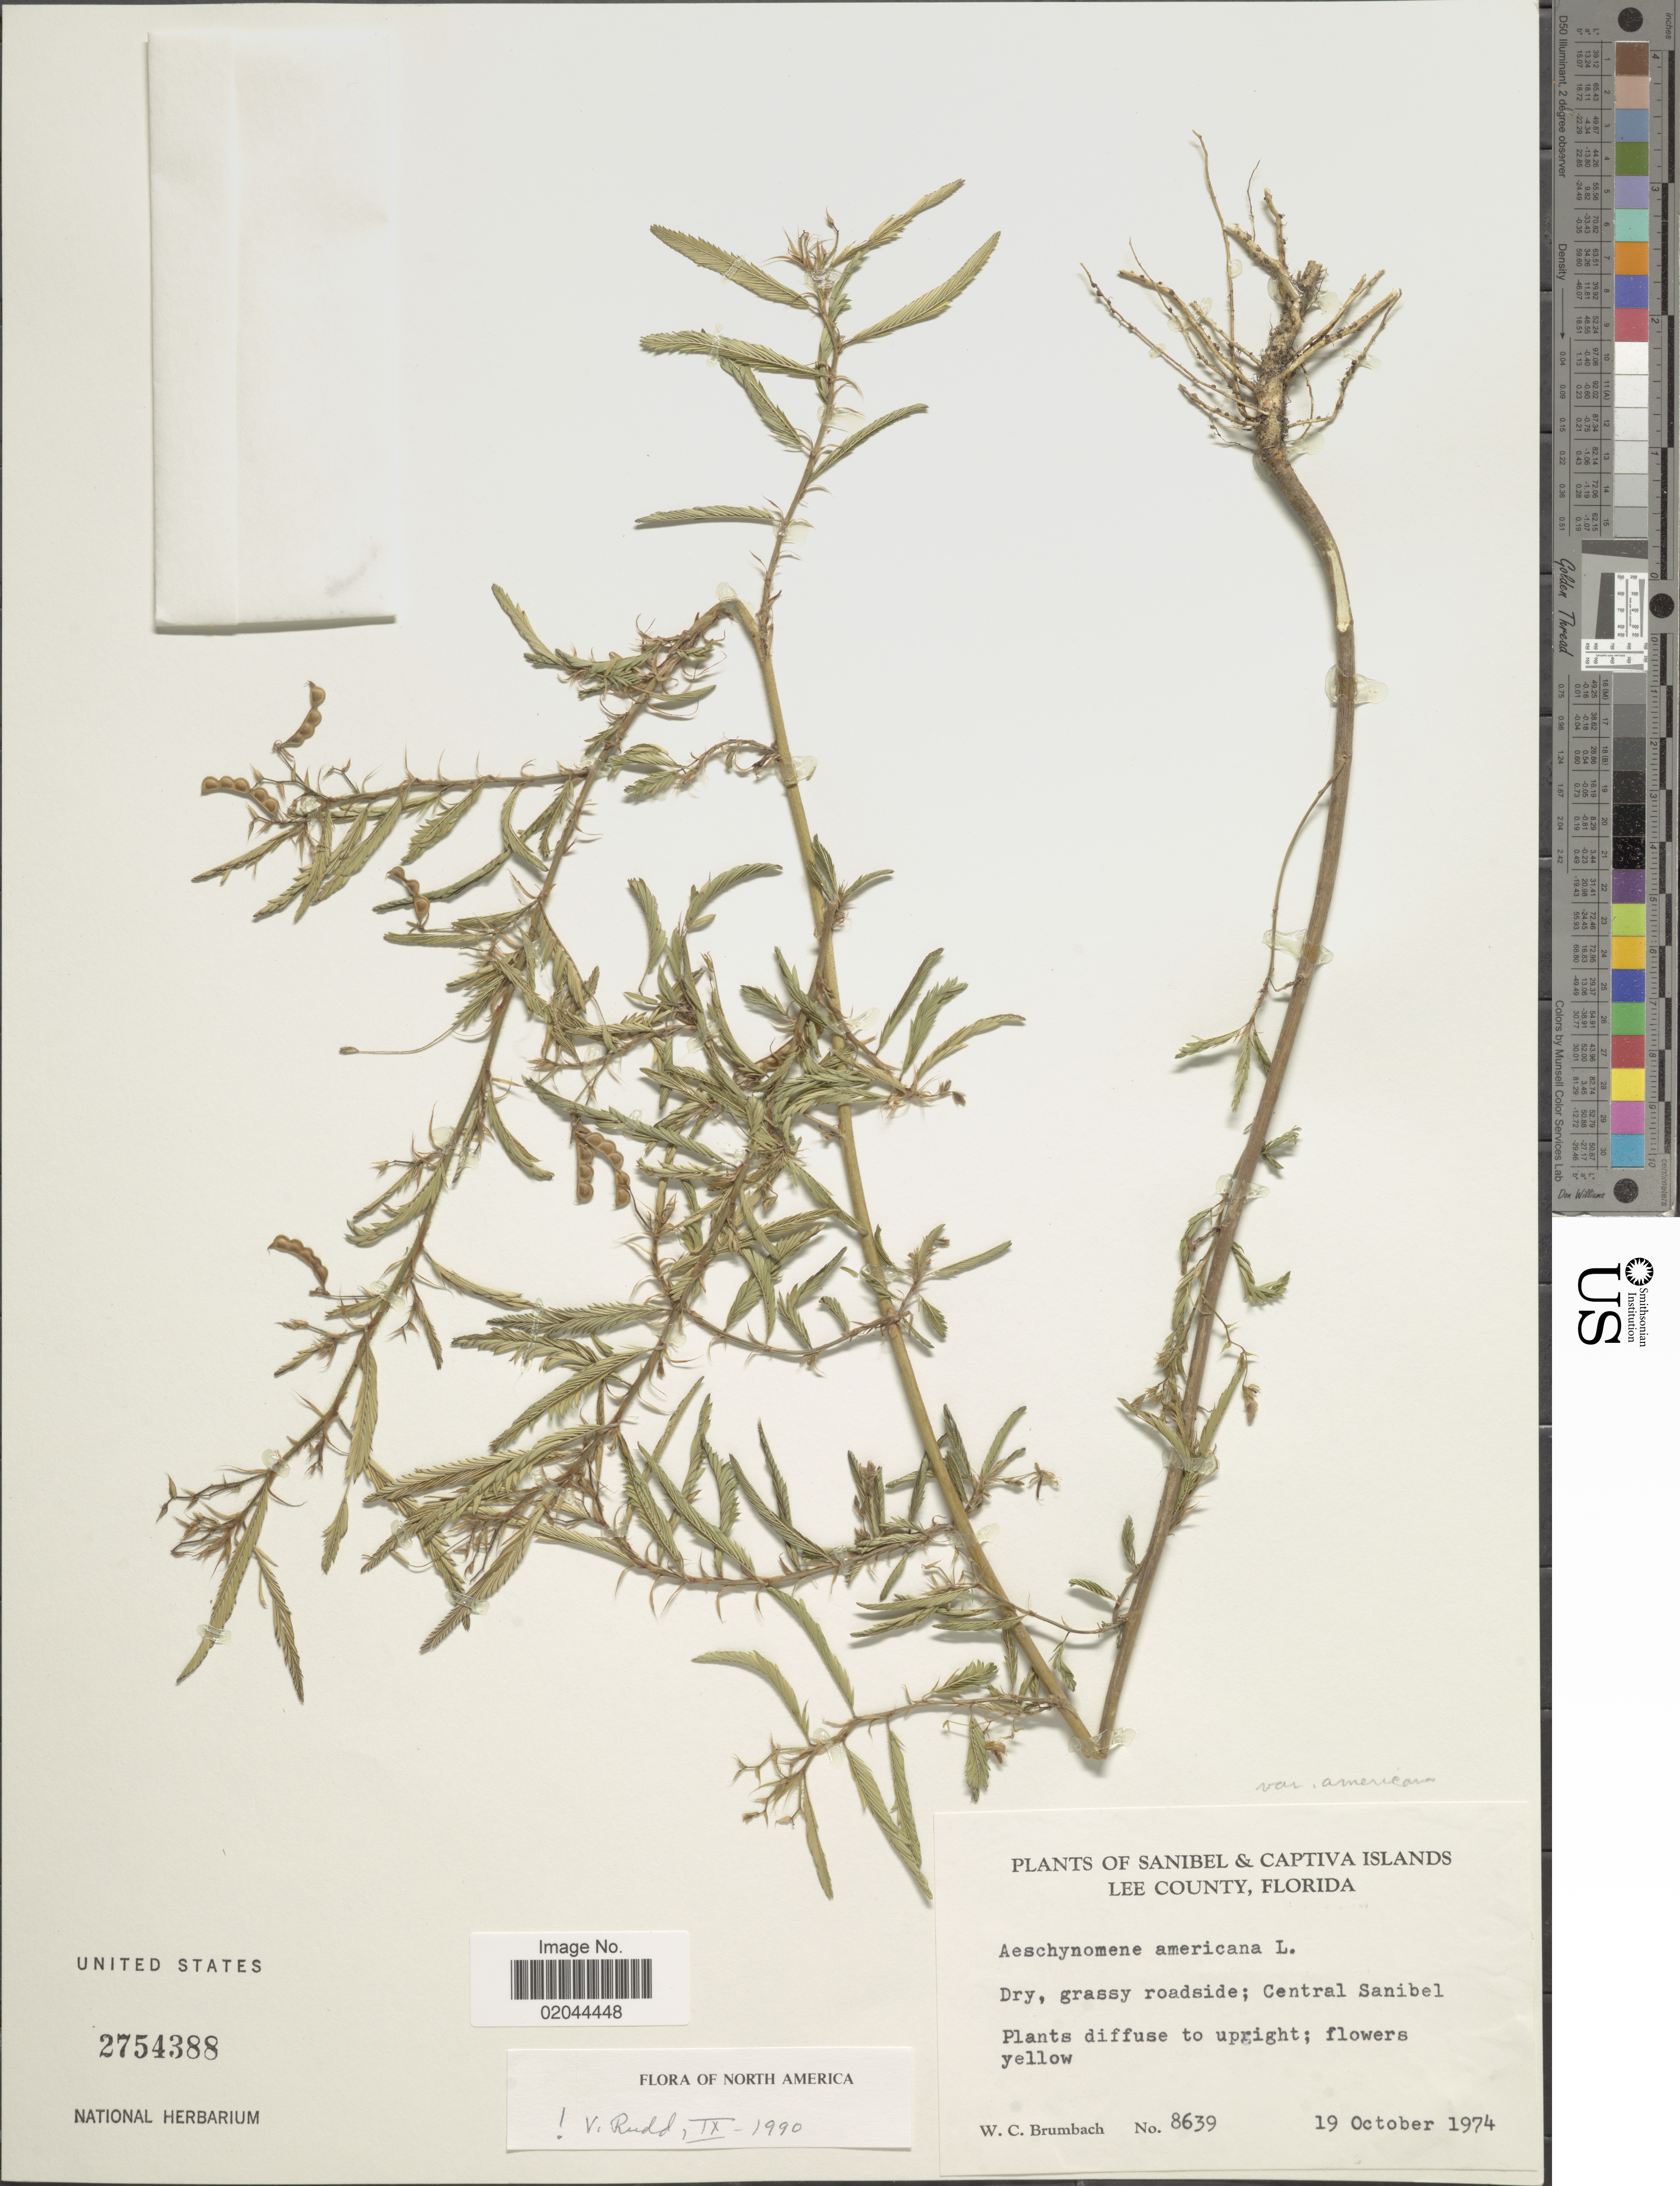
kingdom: Plantae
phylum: Tracheophyta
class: Magnoliopsida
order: Fabales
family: Fabaceae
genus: Aeschynomene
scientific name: Aeschynomene americana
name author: L.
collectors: W. C. Brumbach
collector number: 8639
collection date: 1974-10-19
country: United States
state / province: Florida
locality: Sanibel & Captiva Islands, Lee County, dry, grassy roadside; Central Sanibel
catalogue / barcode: US 2754388